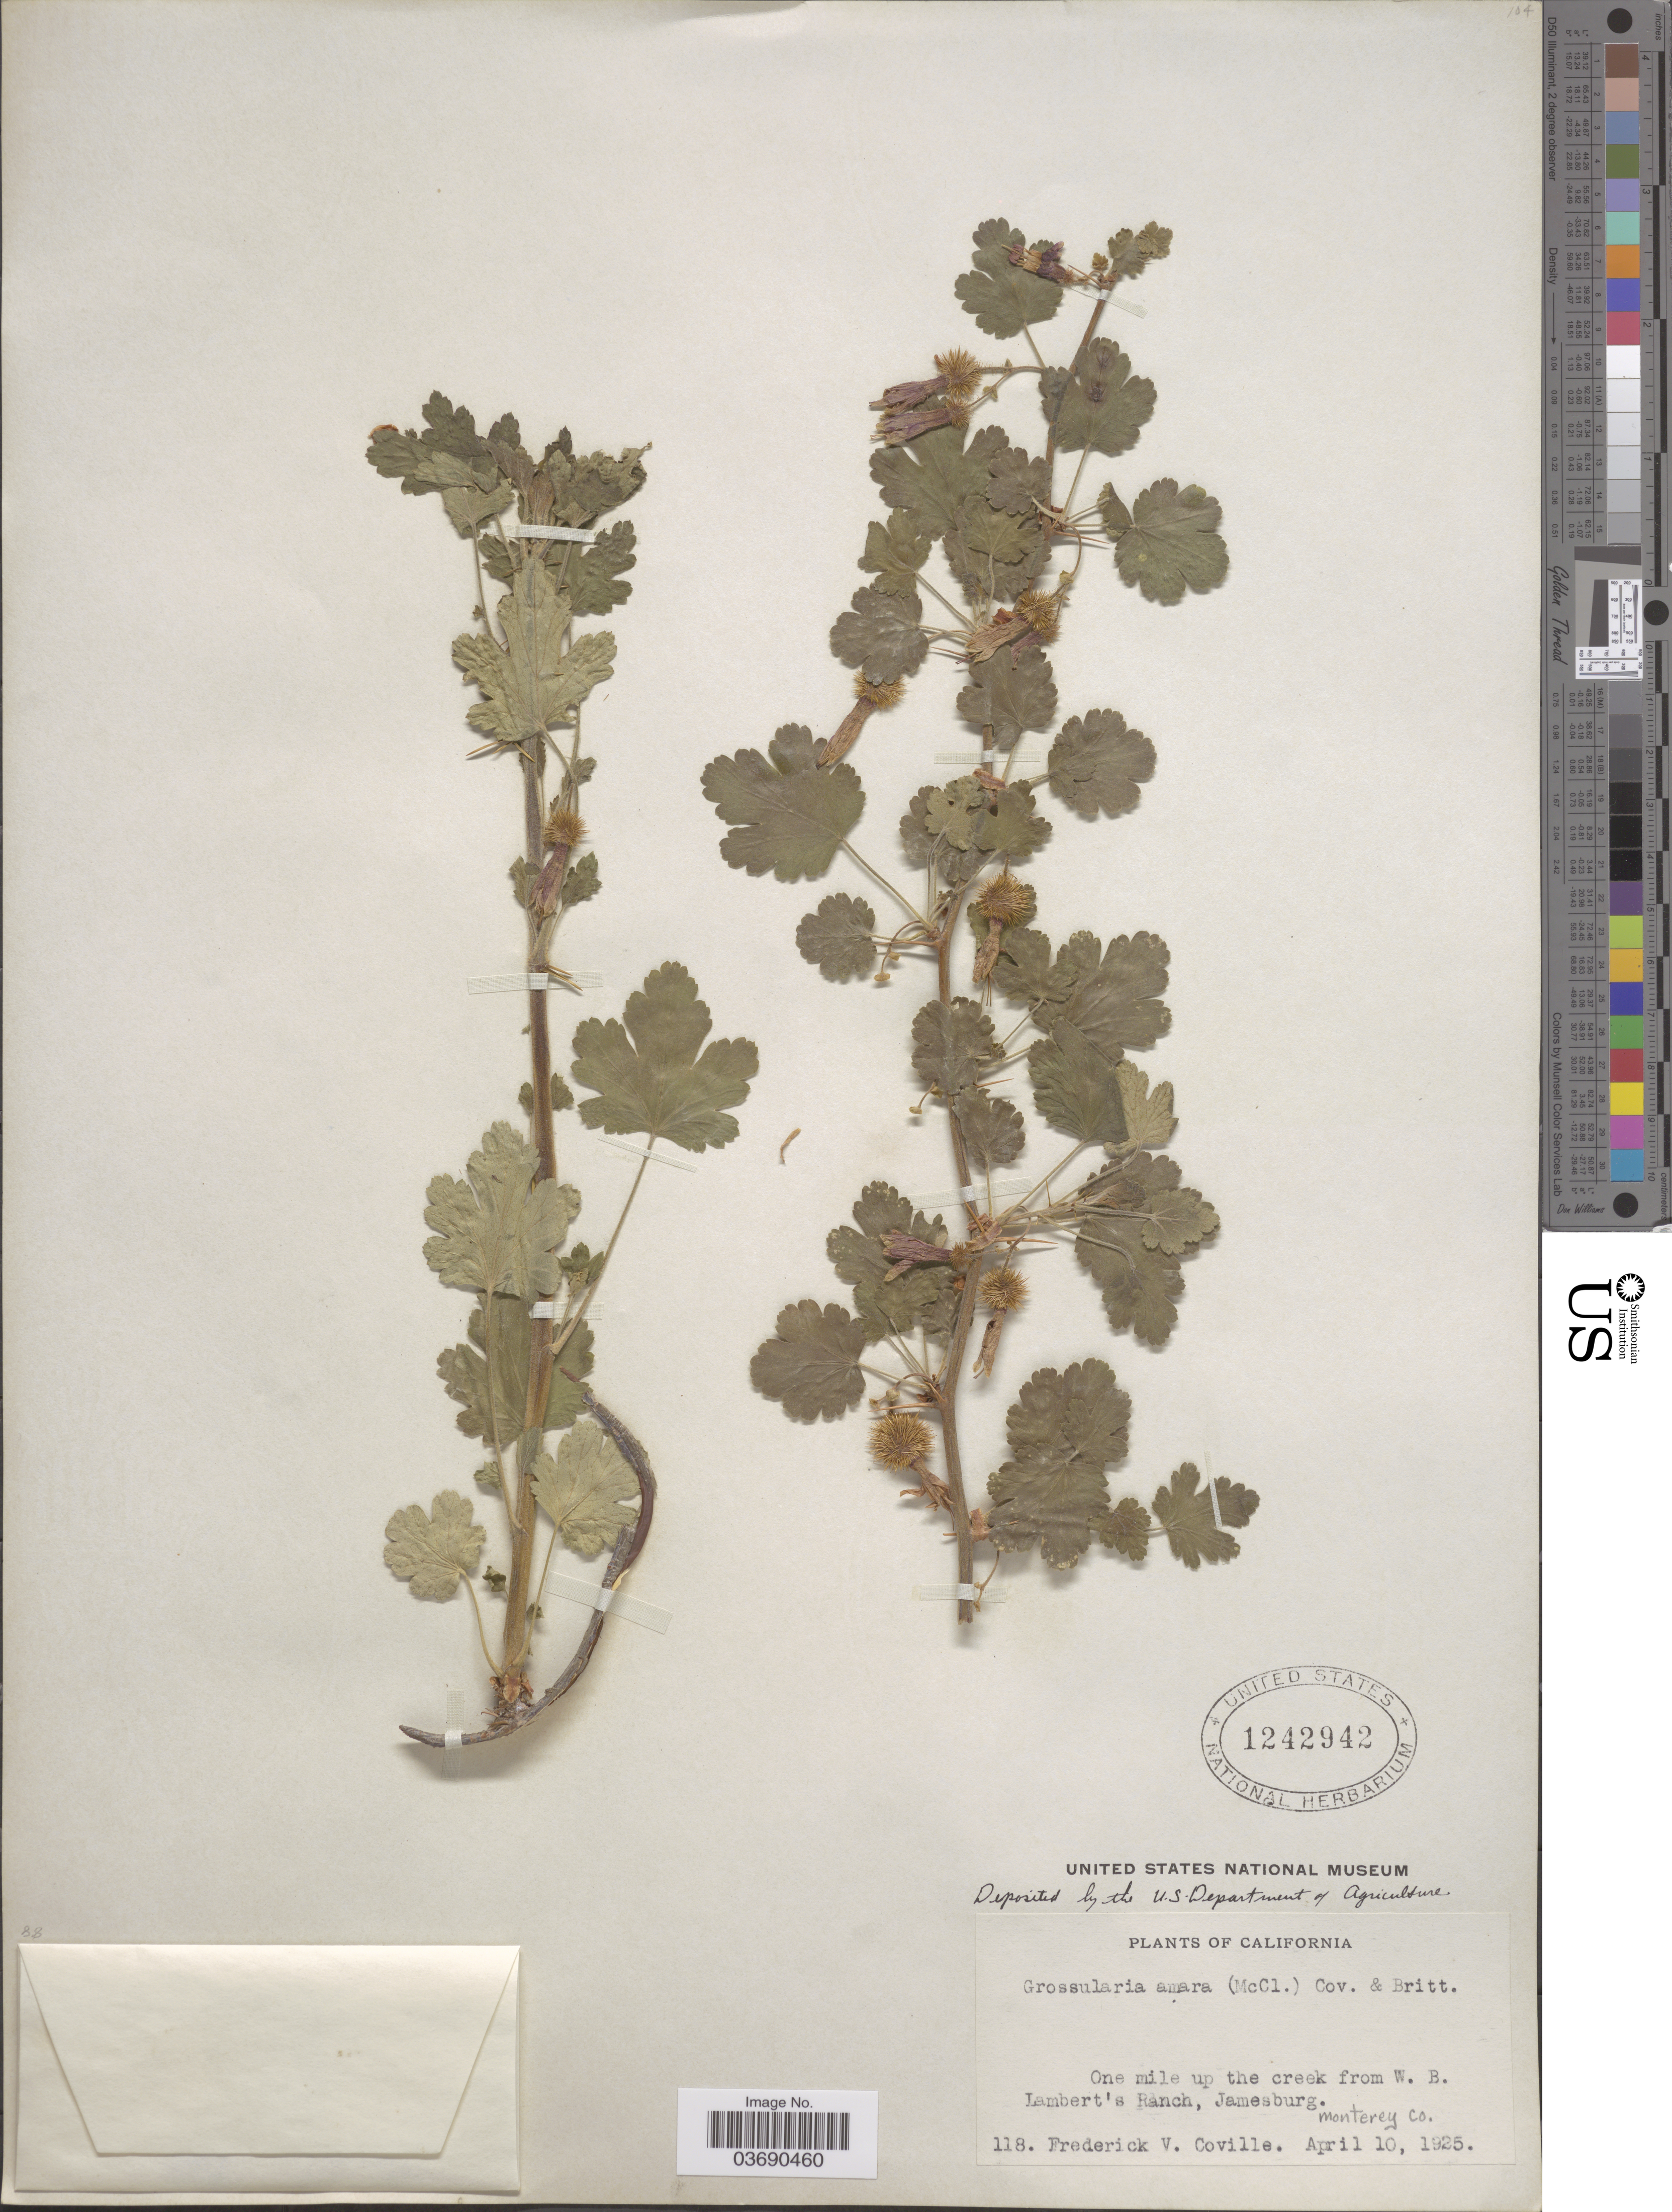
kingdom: Plantae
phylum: Tracheophyta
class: Magnoliopsida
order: Saxifragales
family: Grossulariaceae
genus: Ribes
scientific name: Ribes amarum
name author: McClatchie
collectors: F. V. Coville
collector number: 118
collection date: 1925-04-10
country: United States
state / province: California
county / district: Monterey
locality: One mile up the creek from W. B. Lambert's Ranch, Jamesburg. Monterey Co.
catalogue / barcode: US 1242942